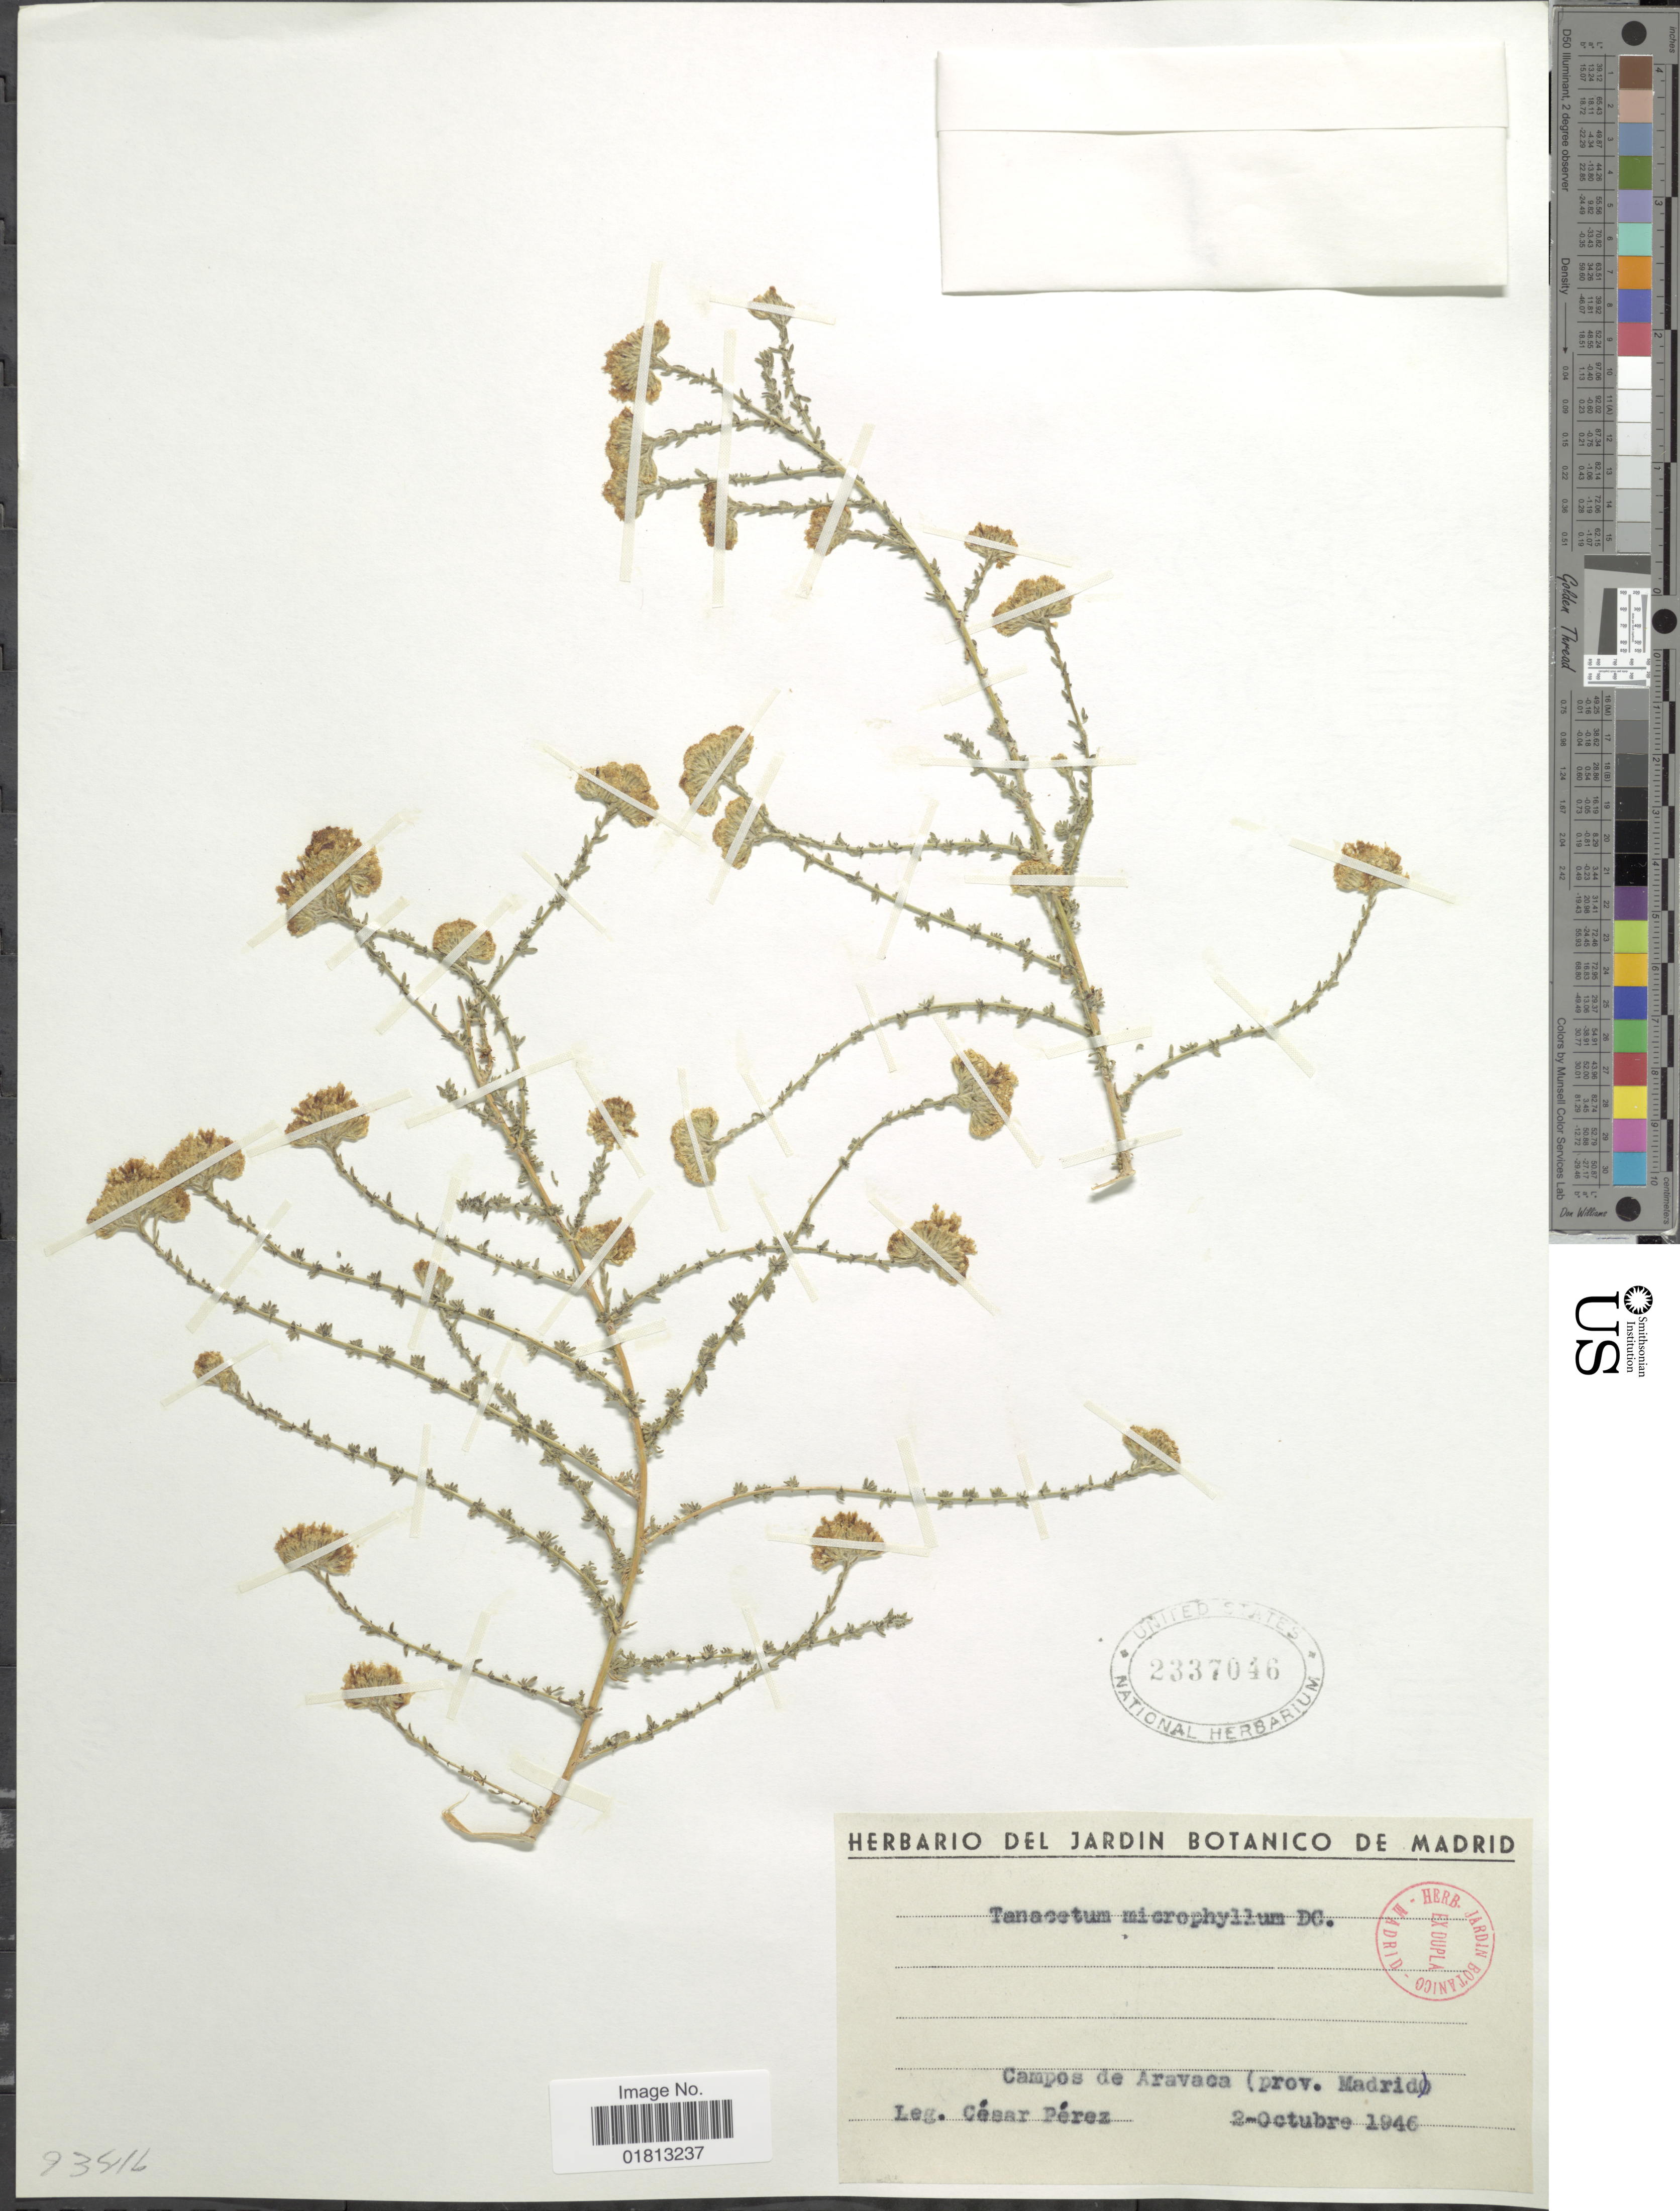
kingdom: Plantae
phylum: Tracheophyta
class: Magnoliopsida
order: Asterales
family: Asteraceae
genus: Tanacetum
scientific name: Tanacetum microphyllum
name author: DC.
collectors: C. Perez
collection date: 1946-10-02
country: Spain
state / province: Madrid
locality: Campos de Aravaca (Prov. Madrid)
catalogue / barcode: US 2337046